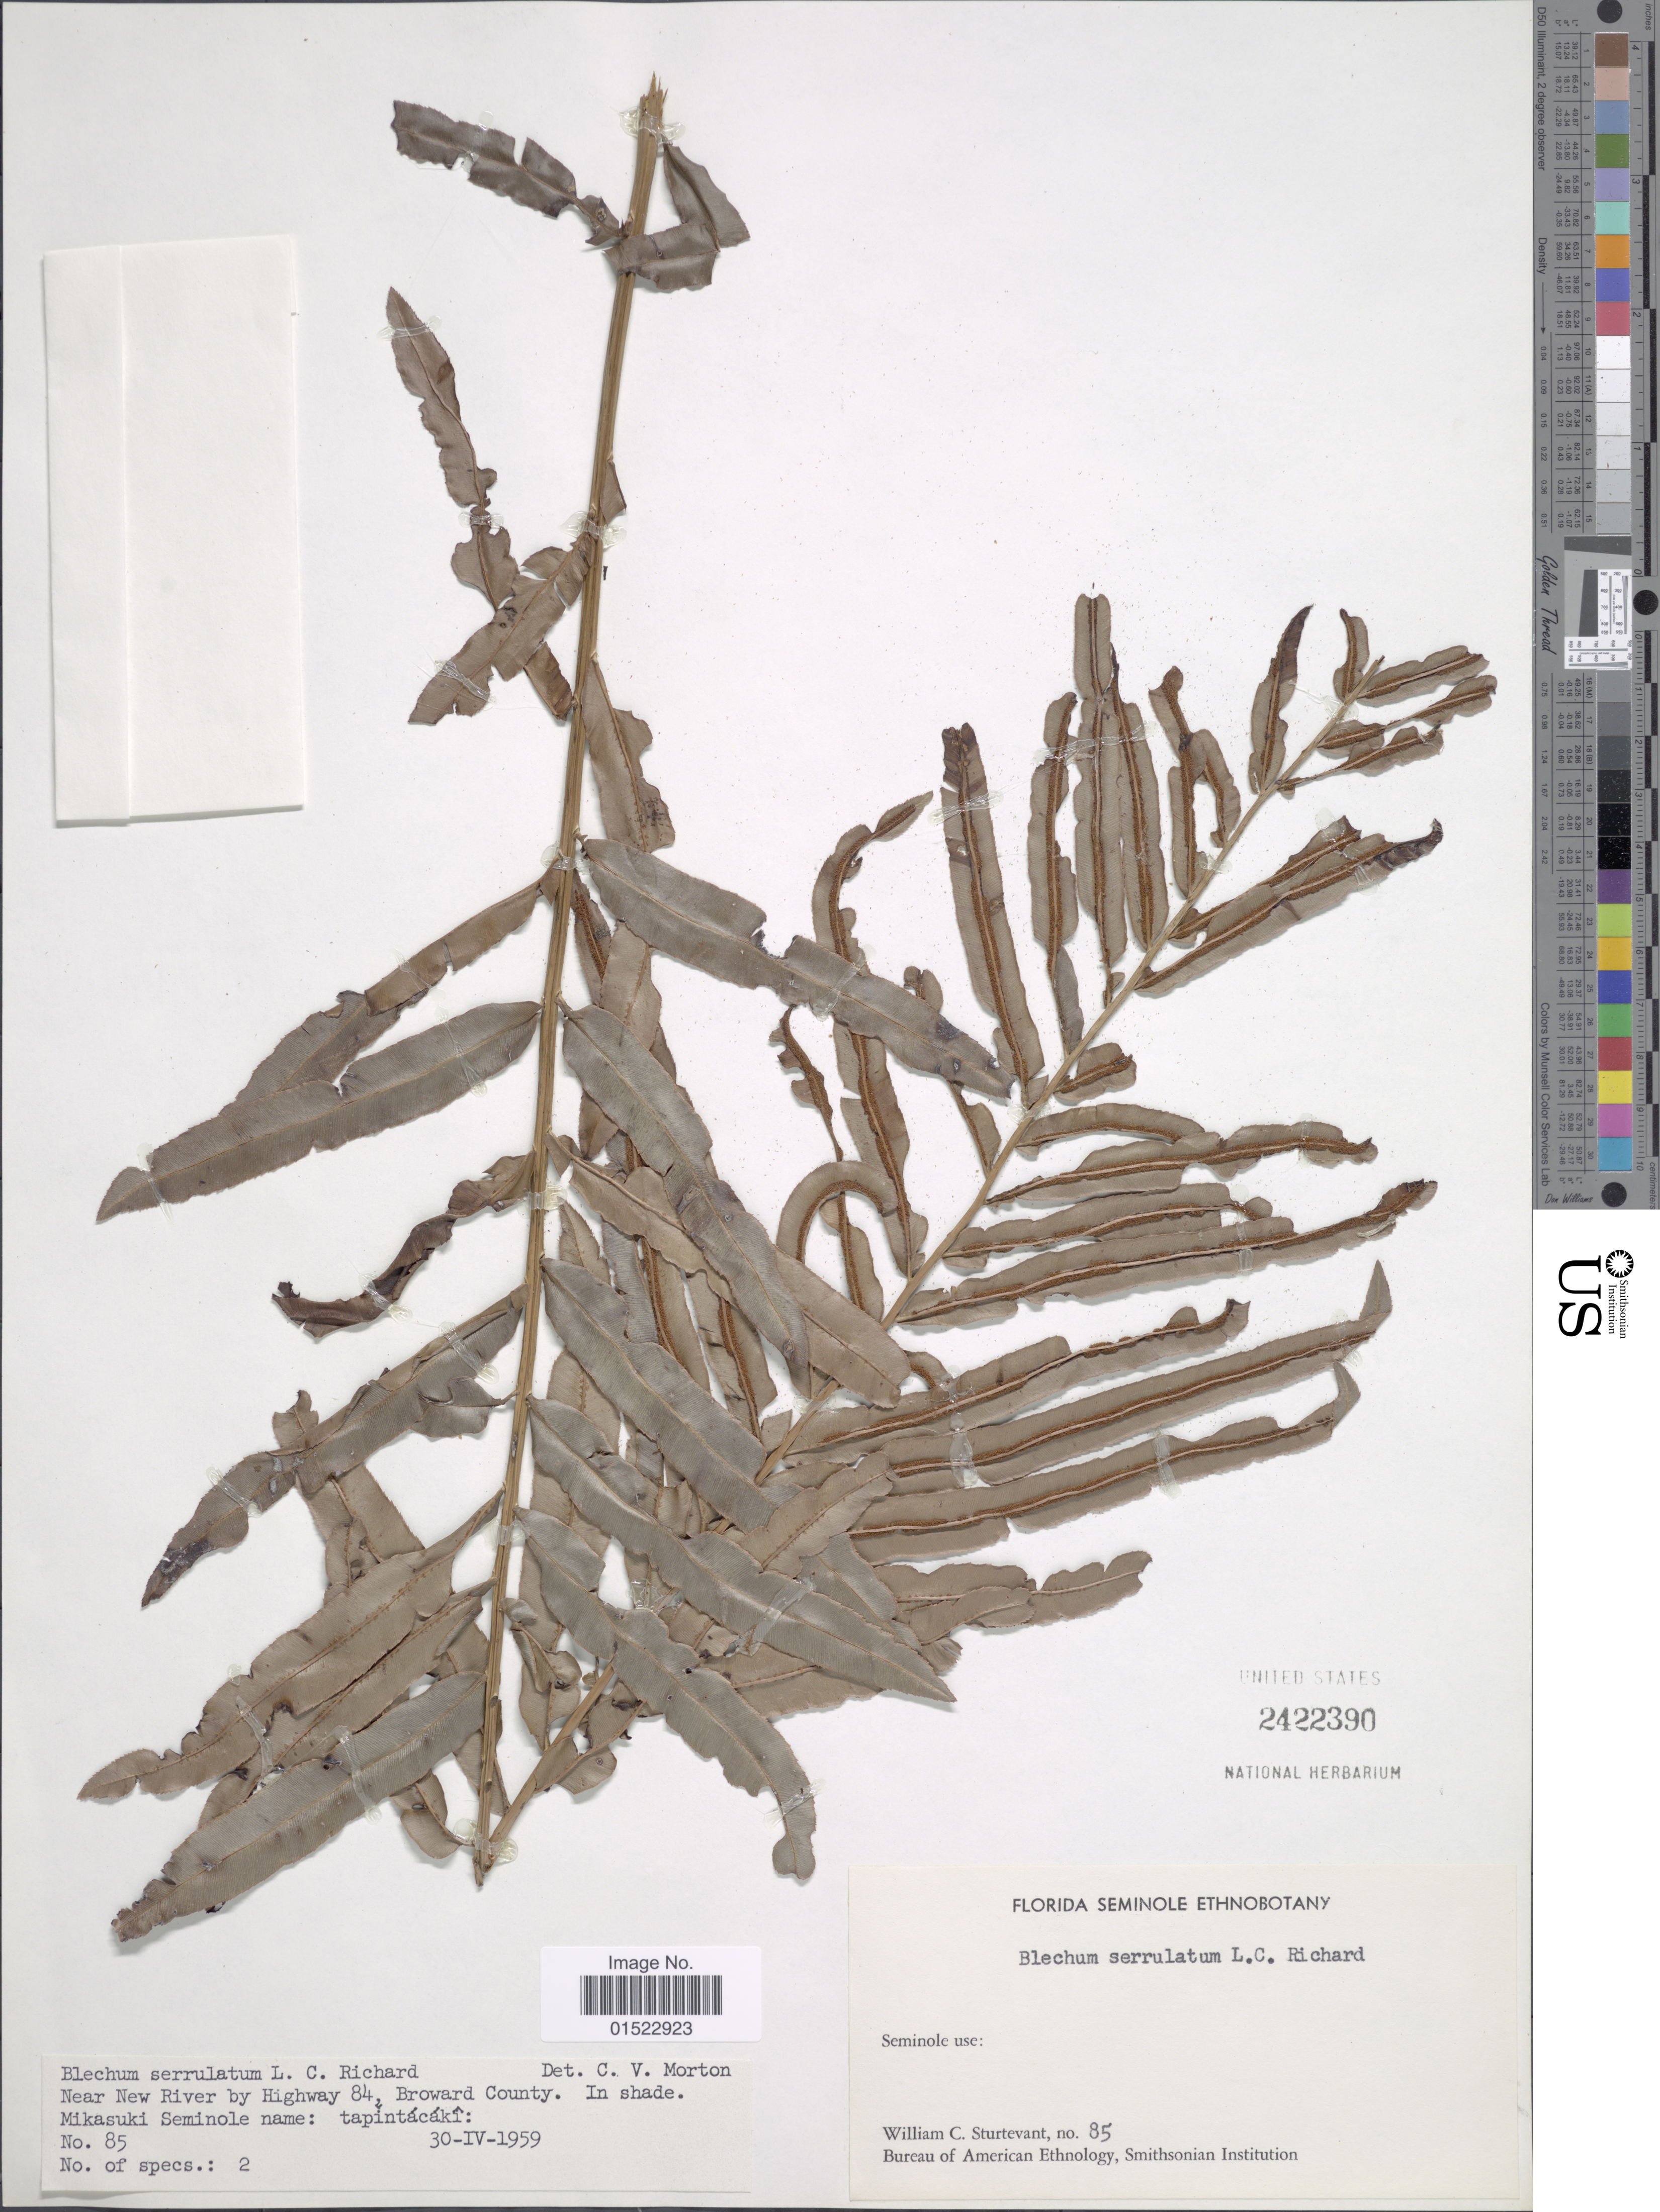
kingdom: Plantae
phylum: Tracheophyta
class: Polypodiopsida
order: Polypodiales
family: Blechnaceae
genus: Telmatoblechnum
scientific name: Telmatoblechnum serrulatum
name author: (Rich.) Perrie et al.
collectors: W. Sturtevant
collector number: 85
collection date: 1959-04-30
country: United States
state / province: Florida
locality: Seminole Ethnobotany, near New River by Highway 84, Broward County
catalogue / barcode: US 2422390